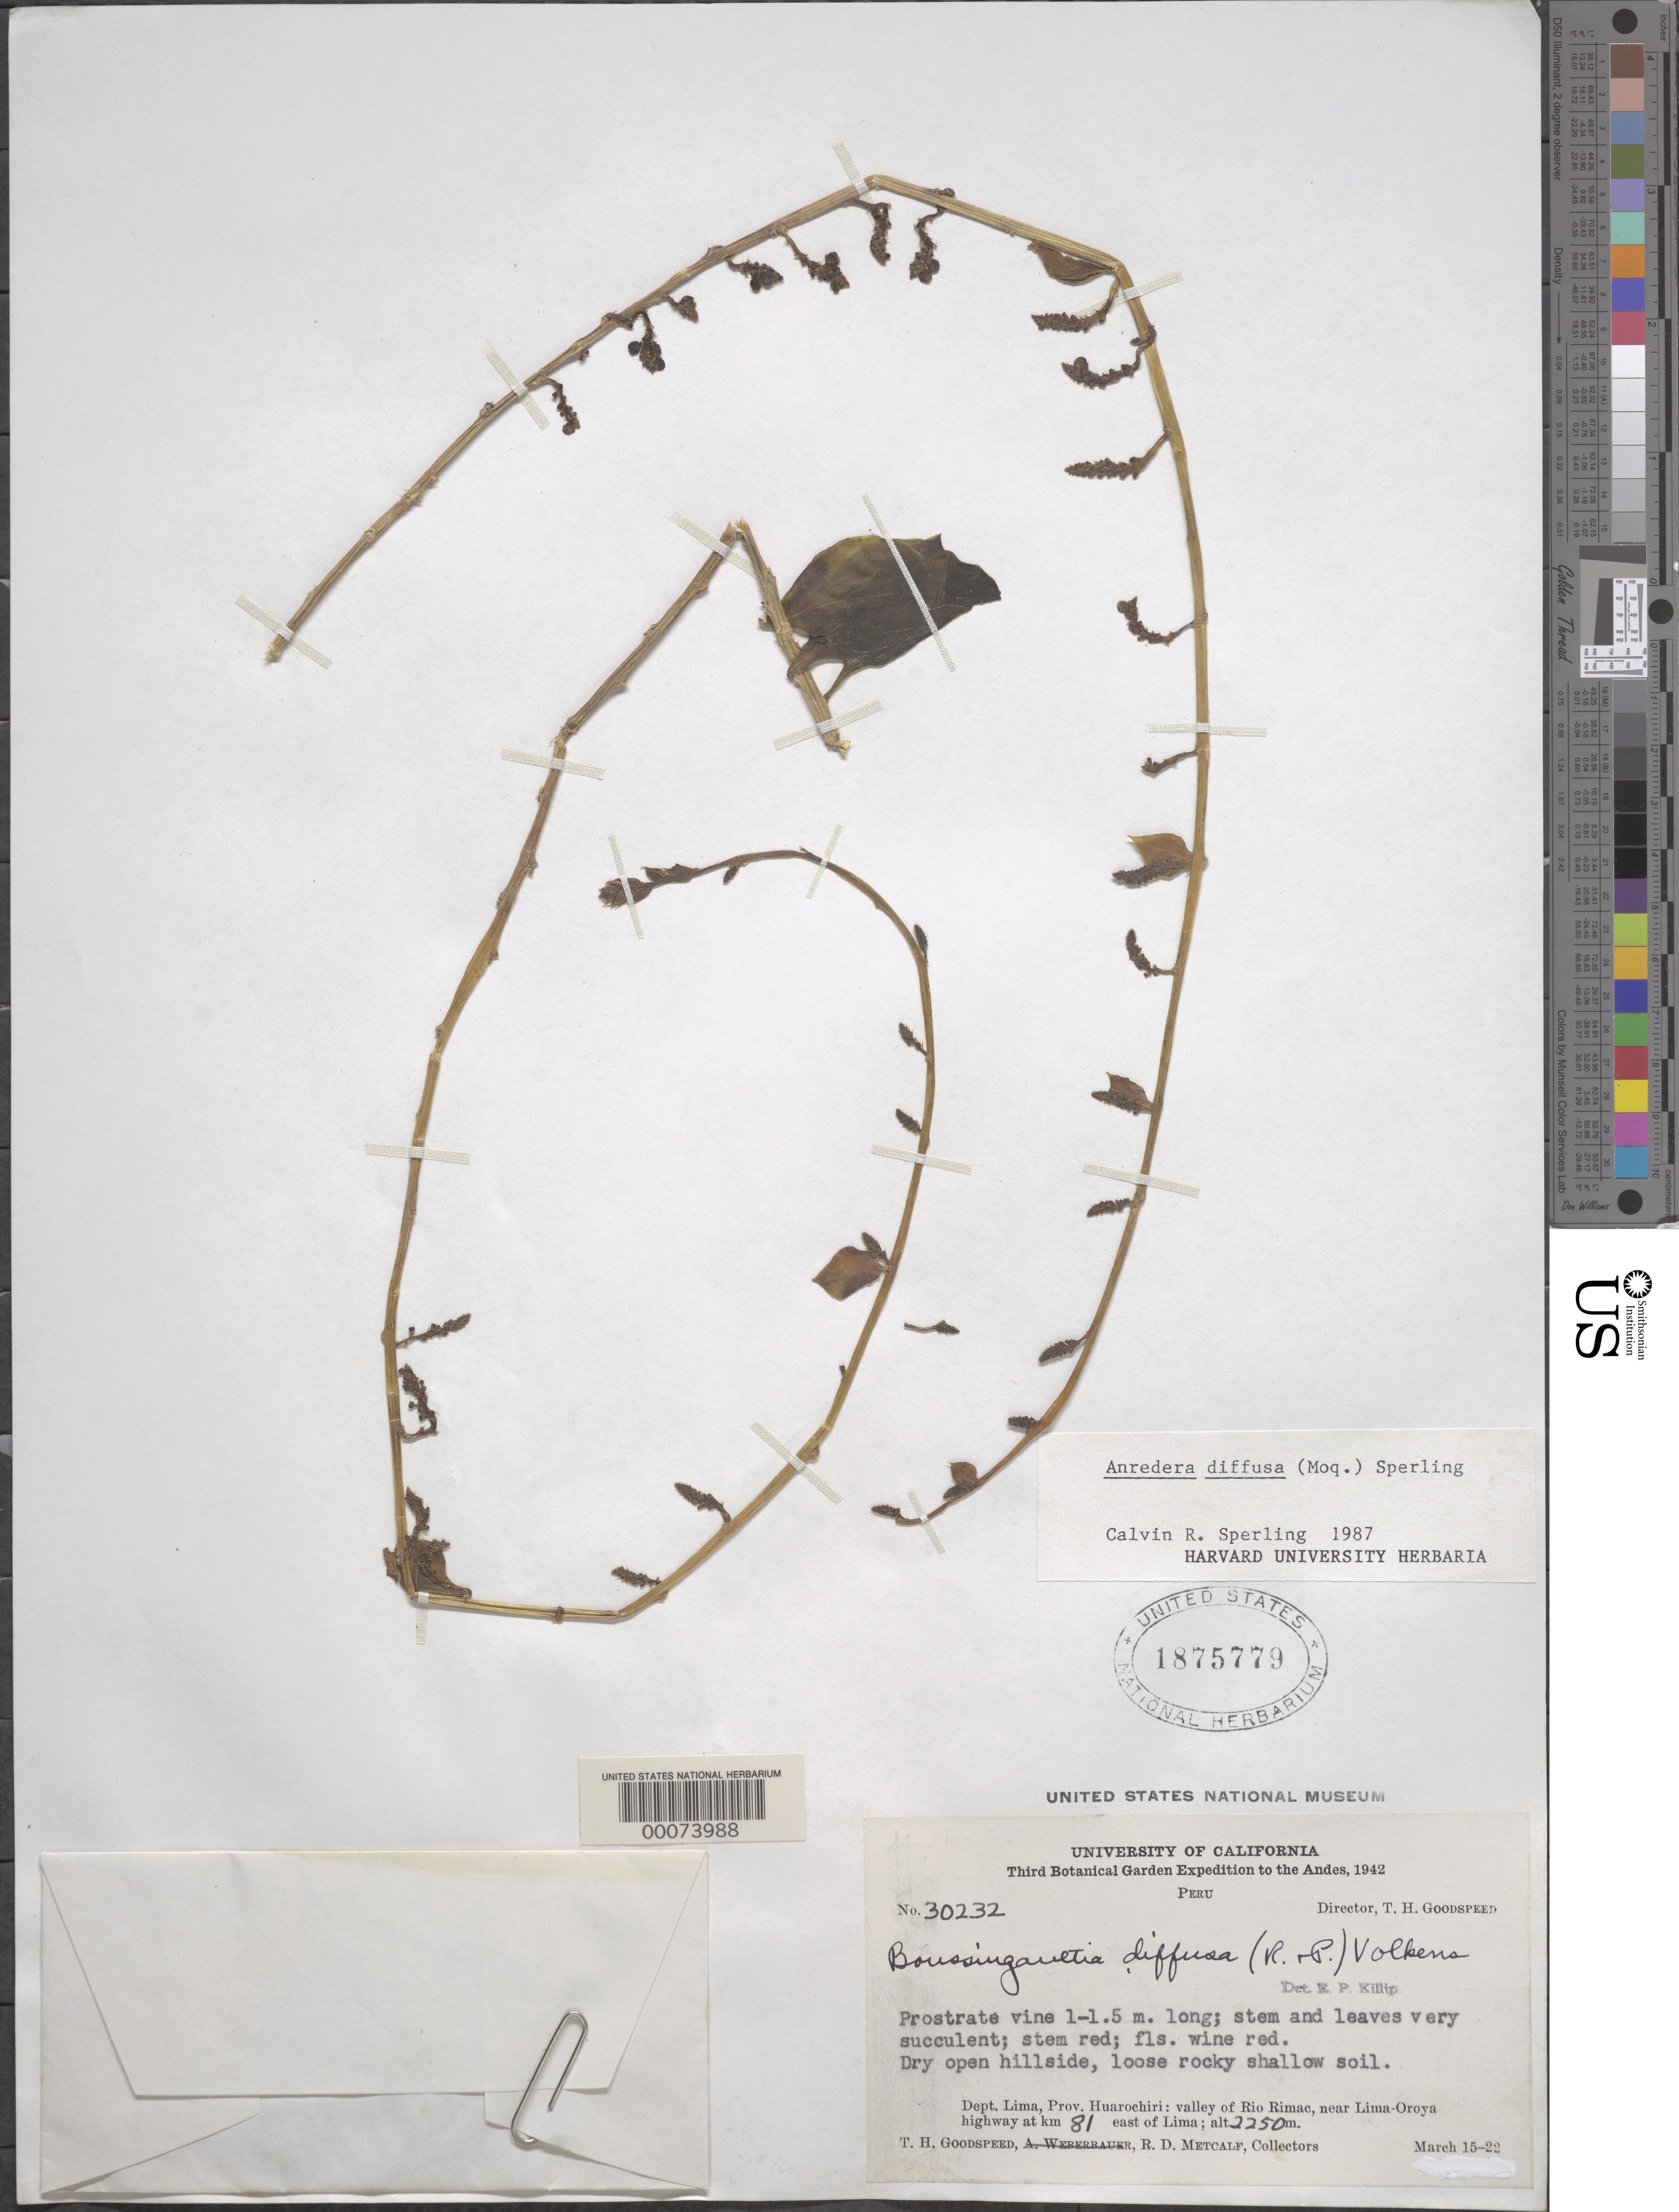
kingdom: Plantae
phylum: Tracheophyta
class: Magnoliopsida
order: Caryophyllales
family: Basellaceae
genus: Anredera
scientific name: Anredera diffusa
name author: (Moq.) Sperling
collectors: T. Goodspeed & R. D. Metcalf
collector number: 30232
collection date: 1942-03-15/1942-03-22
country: Peru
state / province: Lima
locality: Andes. Dept. Lima, Prov. Huarochiri: valley of Rio Rimac, near Lima-Oroya highway at km 81 east of Lima.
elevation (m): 2250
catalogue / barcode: US 1875779